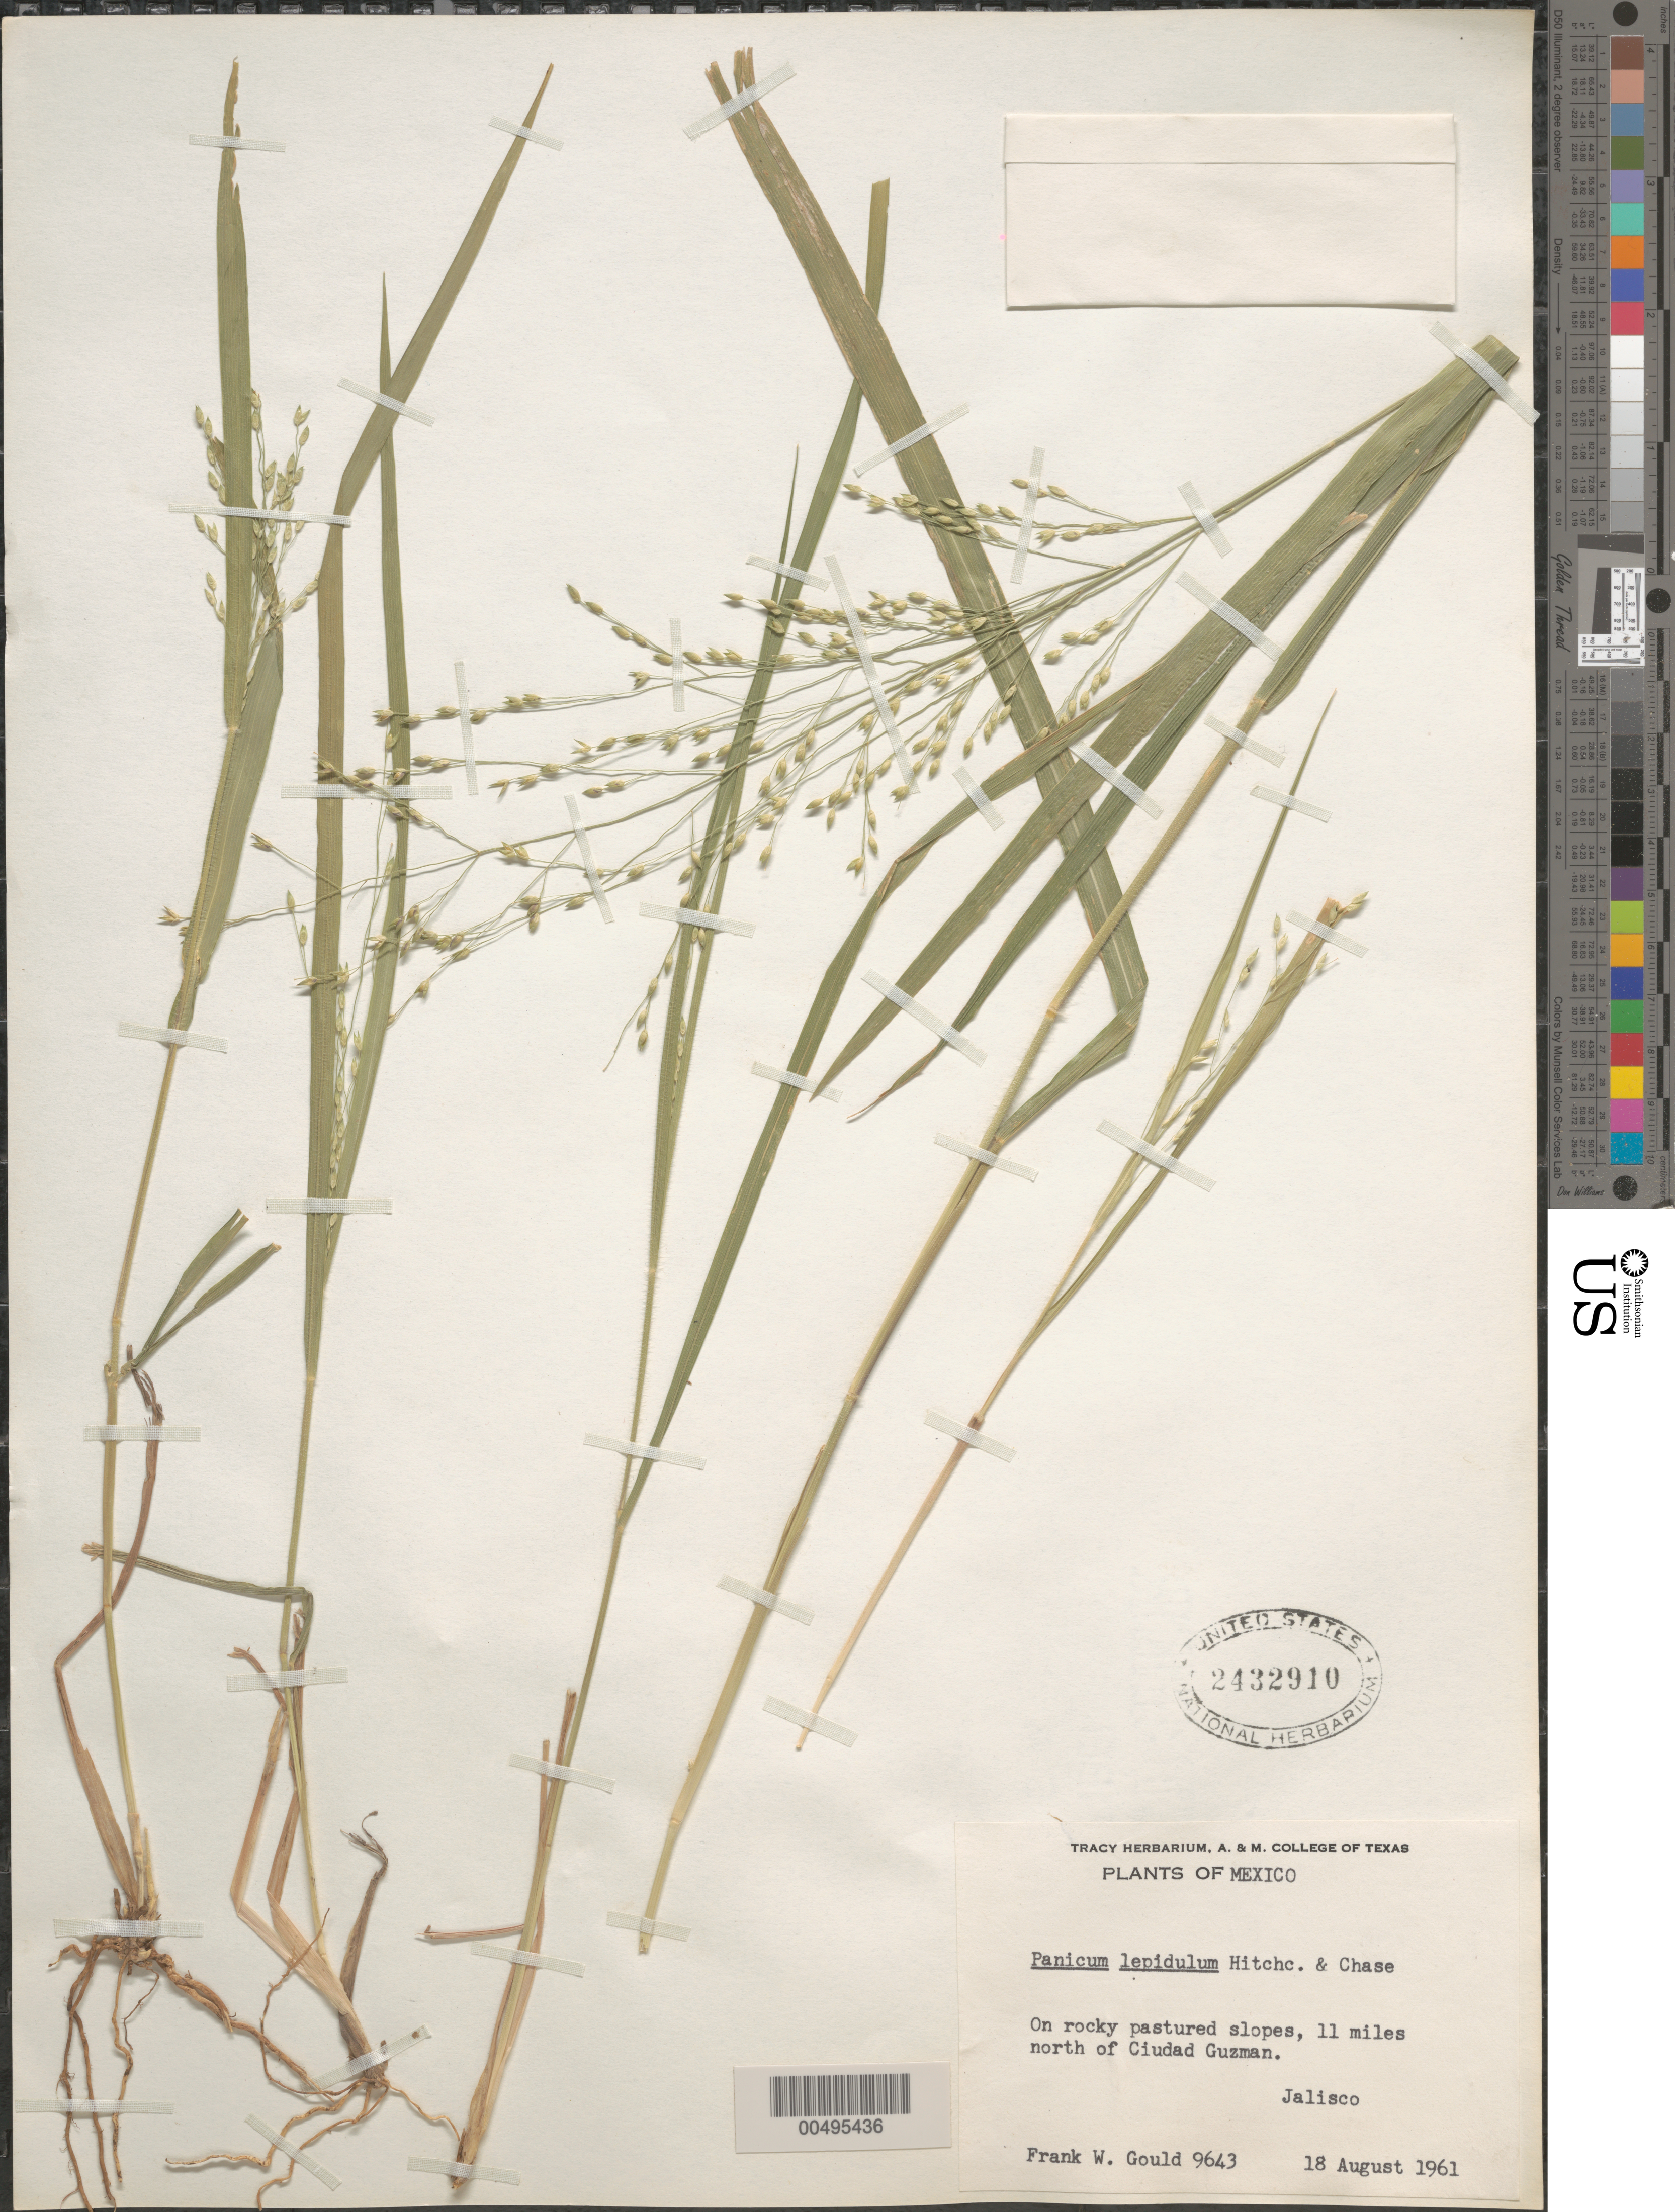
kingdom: Plantae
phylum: Tracheophyta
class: Liliopsida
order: Poales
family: Poaceae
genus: Panicum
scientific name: Panicum lepidulum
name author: Hitchc. & Chase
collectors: F. W. Gould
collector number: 9643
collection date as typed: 18 Aug 1961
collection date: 1961-08-18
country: Mexico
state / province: Jalisco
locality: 11 mi N of Ciudad Guzmán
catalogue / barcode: US 2432910